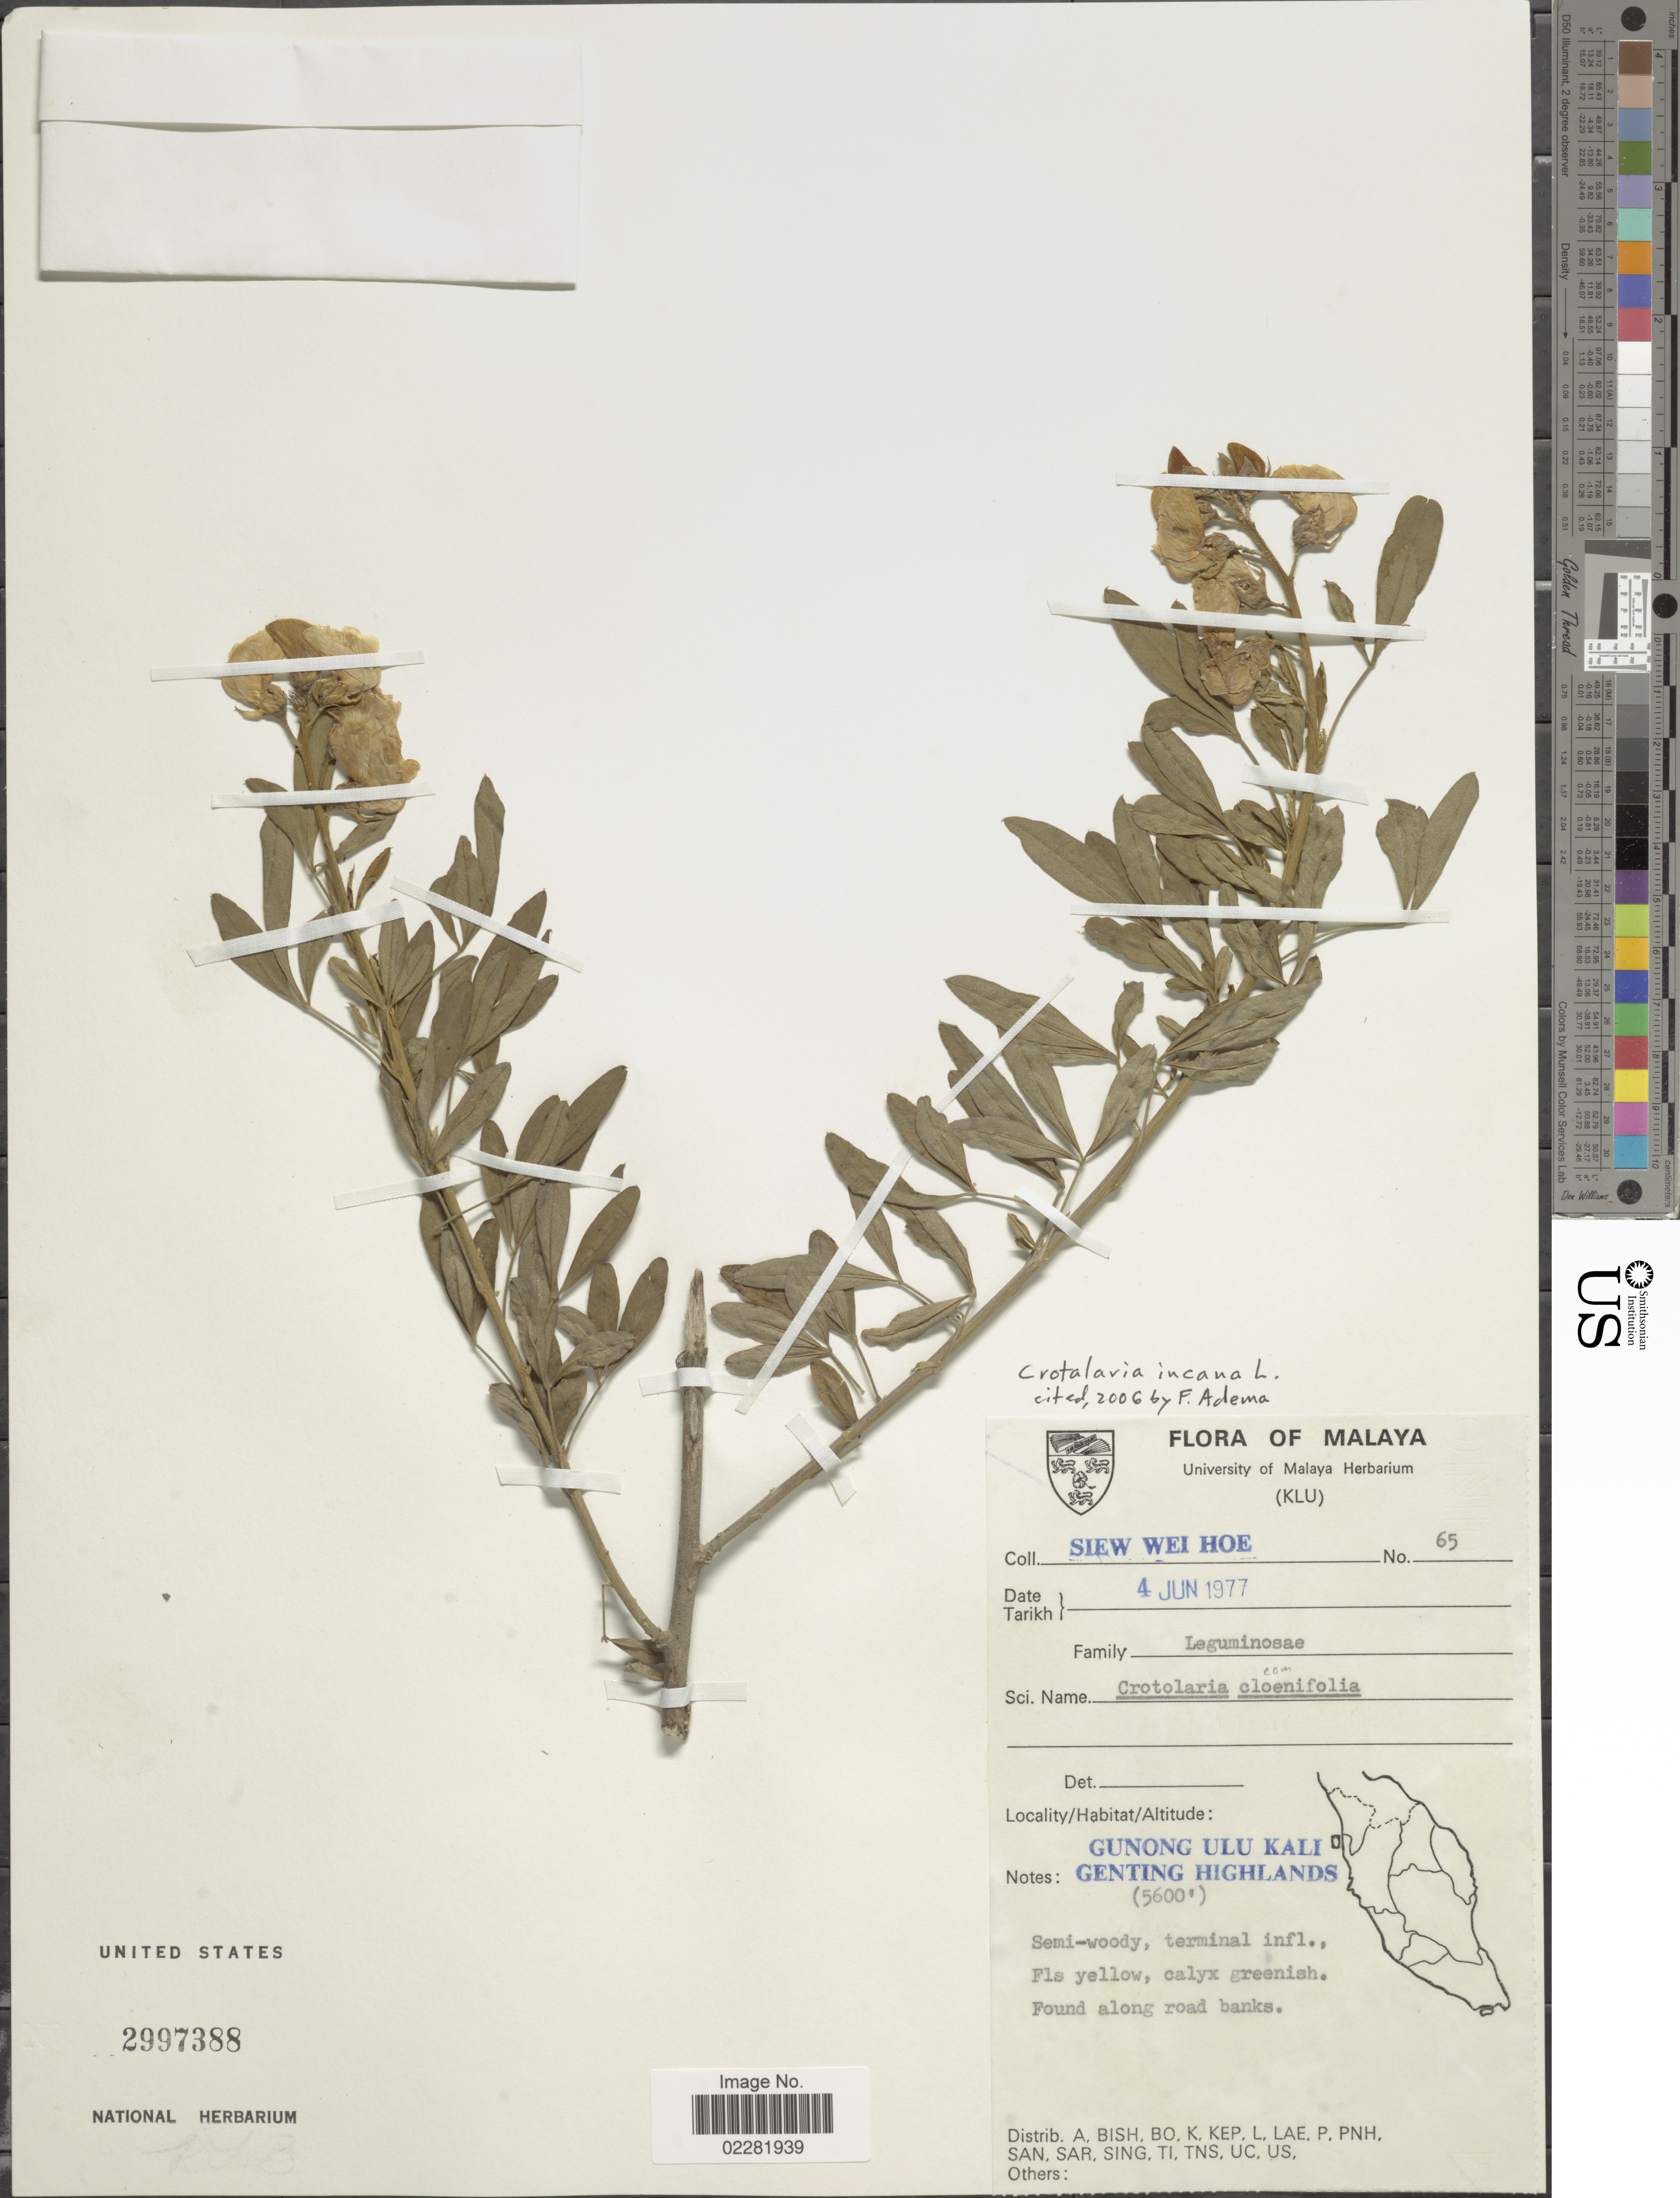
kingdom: Plantae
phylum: Tracheophyta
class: Magnoliopsida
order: Fabales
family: Fabaceae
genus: Crotalaria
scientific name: Crotalaria incana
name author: L.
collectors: S. Hoe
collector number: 65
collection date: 1977-06-04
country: Malaysia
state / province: Pahang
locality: Malaya, Gunong Ulu Kali, Genting Highlands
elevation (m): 1707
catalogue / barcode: US 2997388